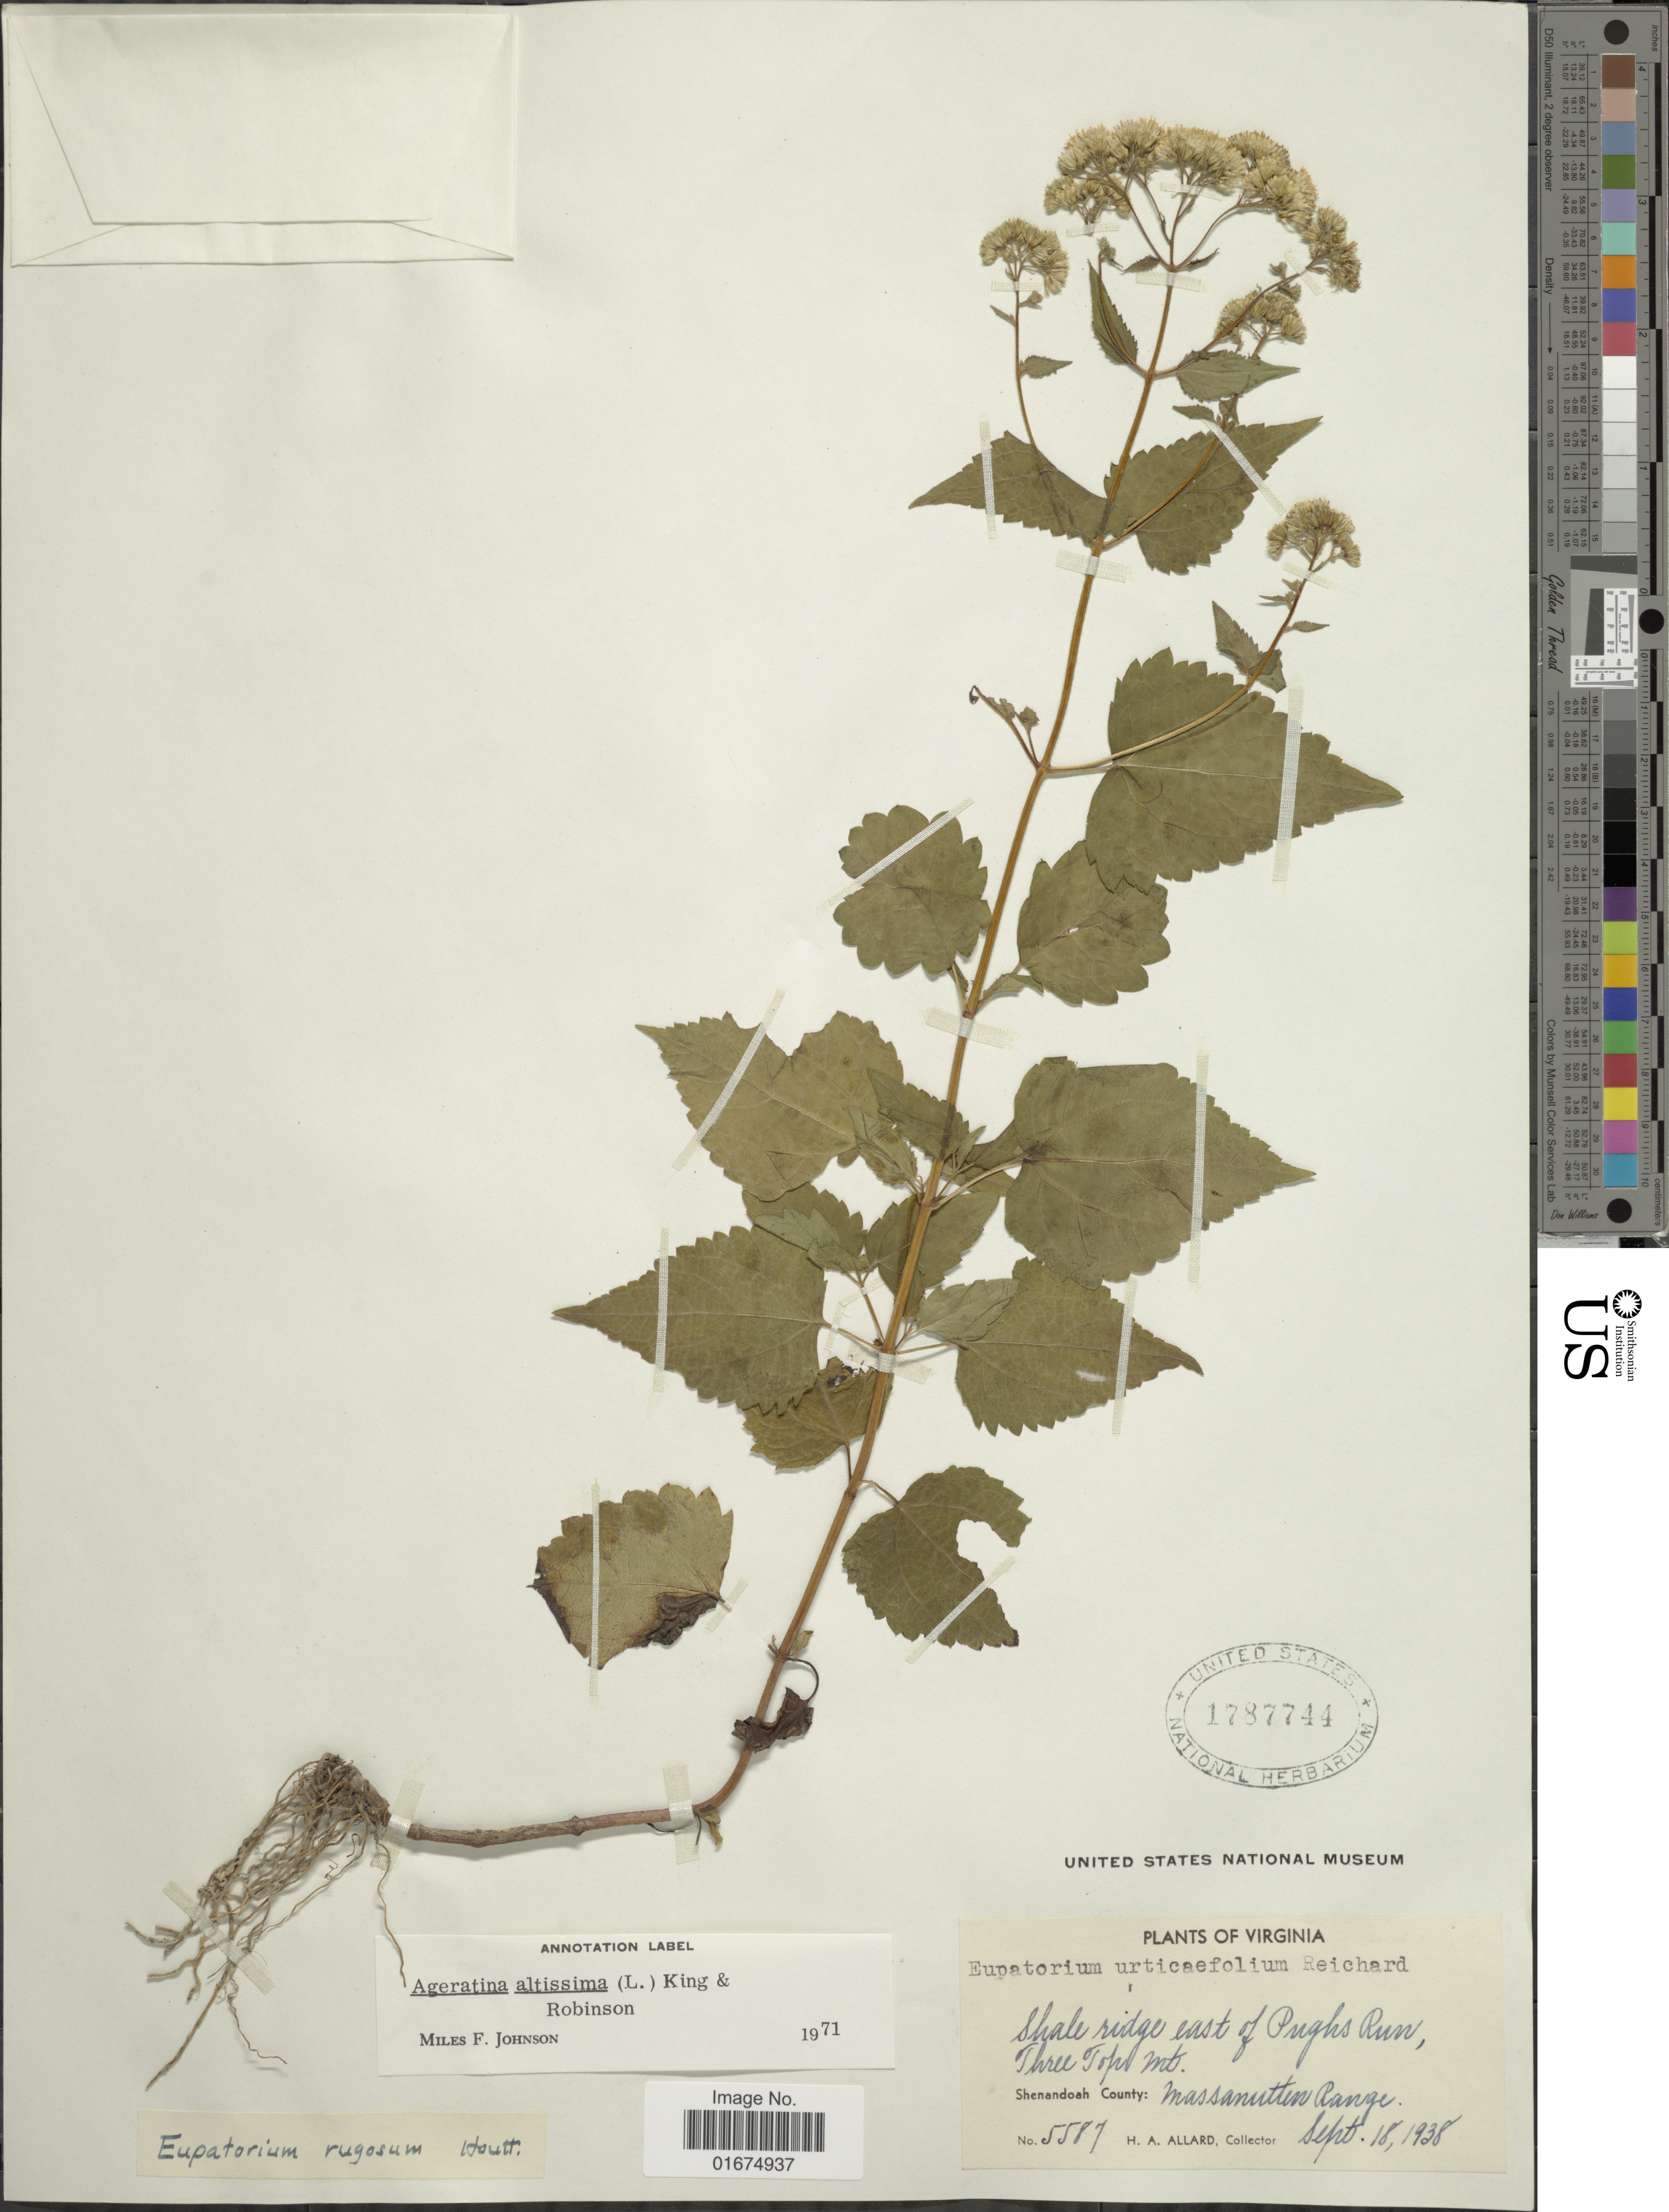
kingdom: Plantae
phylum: Tracheophyta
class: Magnoliopsida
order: Asterales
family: Asteraceae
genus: Ageratina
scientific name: Ageratina altissima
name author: (L.) R.M. King & H. Rob.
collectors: H. A. Allard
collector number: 5587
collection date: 1938-09-18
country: United States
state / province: Virginia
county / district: Shenandoah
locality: Shale ridge east of Pughs Run, Three top Mt. Shenandoah County, Massanutten Range.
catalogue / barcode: US 1787744